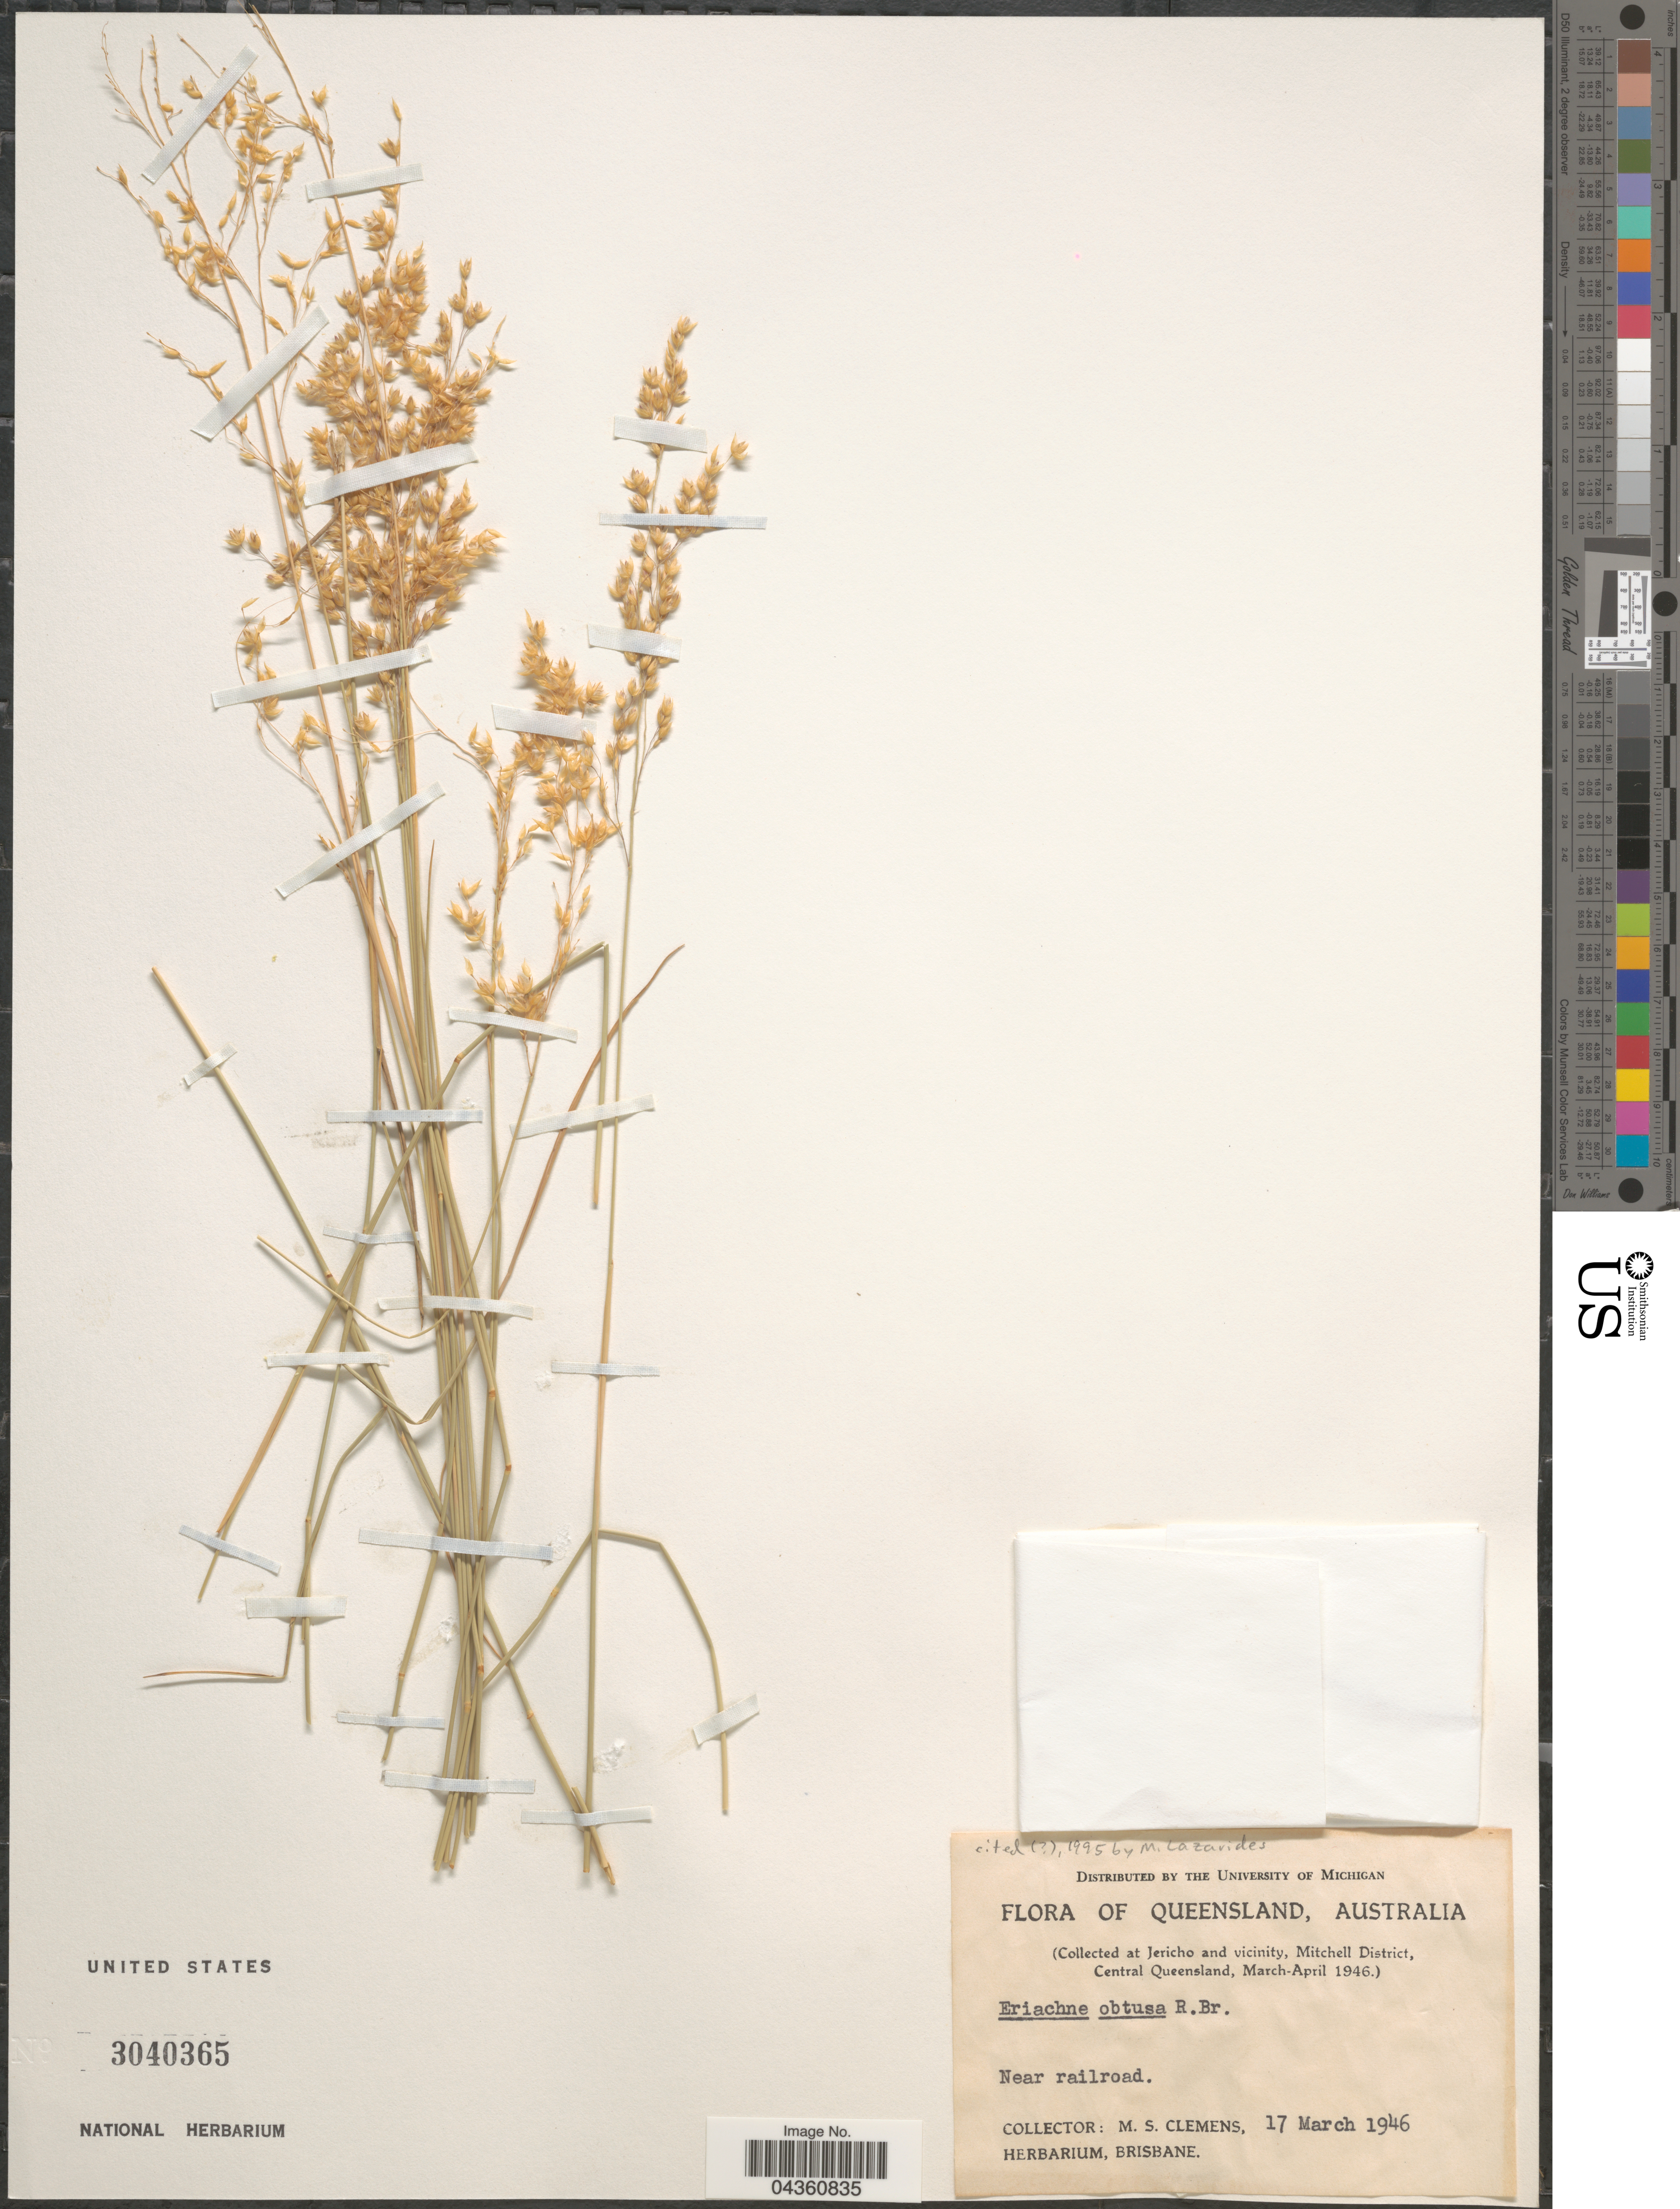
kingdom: Plantae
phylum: Tracheophyta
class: Liliopsida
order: Poales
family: Poaceae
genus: Eriachne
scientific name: Eriachne obtusa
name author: R. Br.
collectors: M. S. Clemens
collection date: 1946-03-17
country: Australia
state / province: Queensland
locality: At Jericho and vicinity, Mitchell District, Central Queensland). Near railroad.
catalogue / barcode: US 3040365